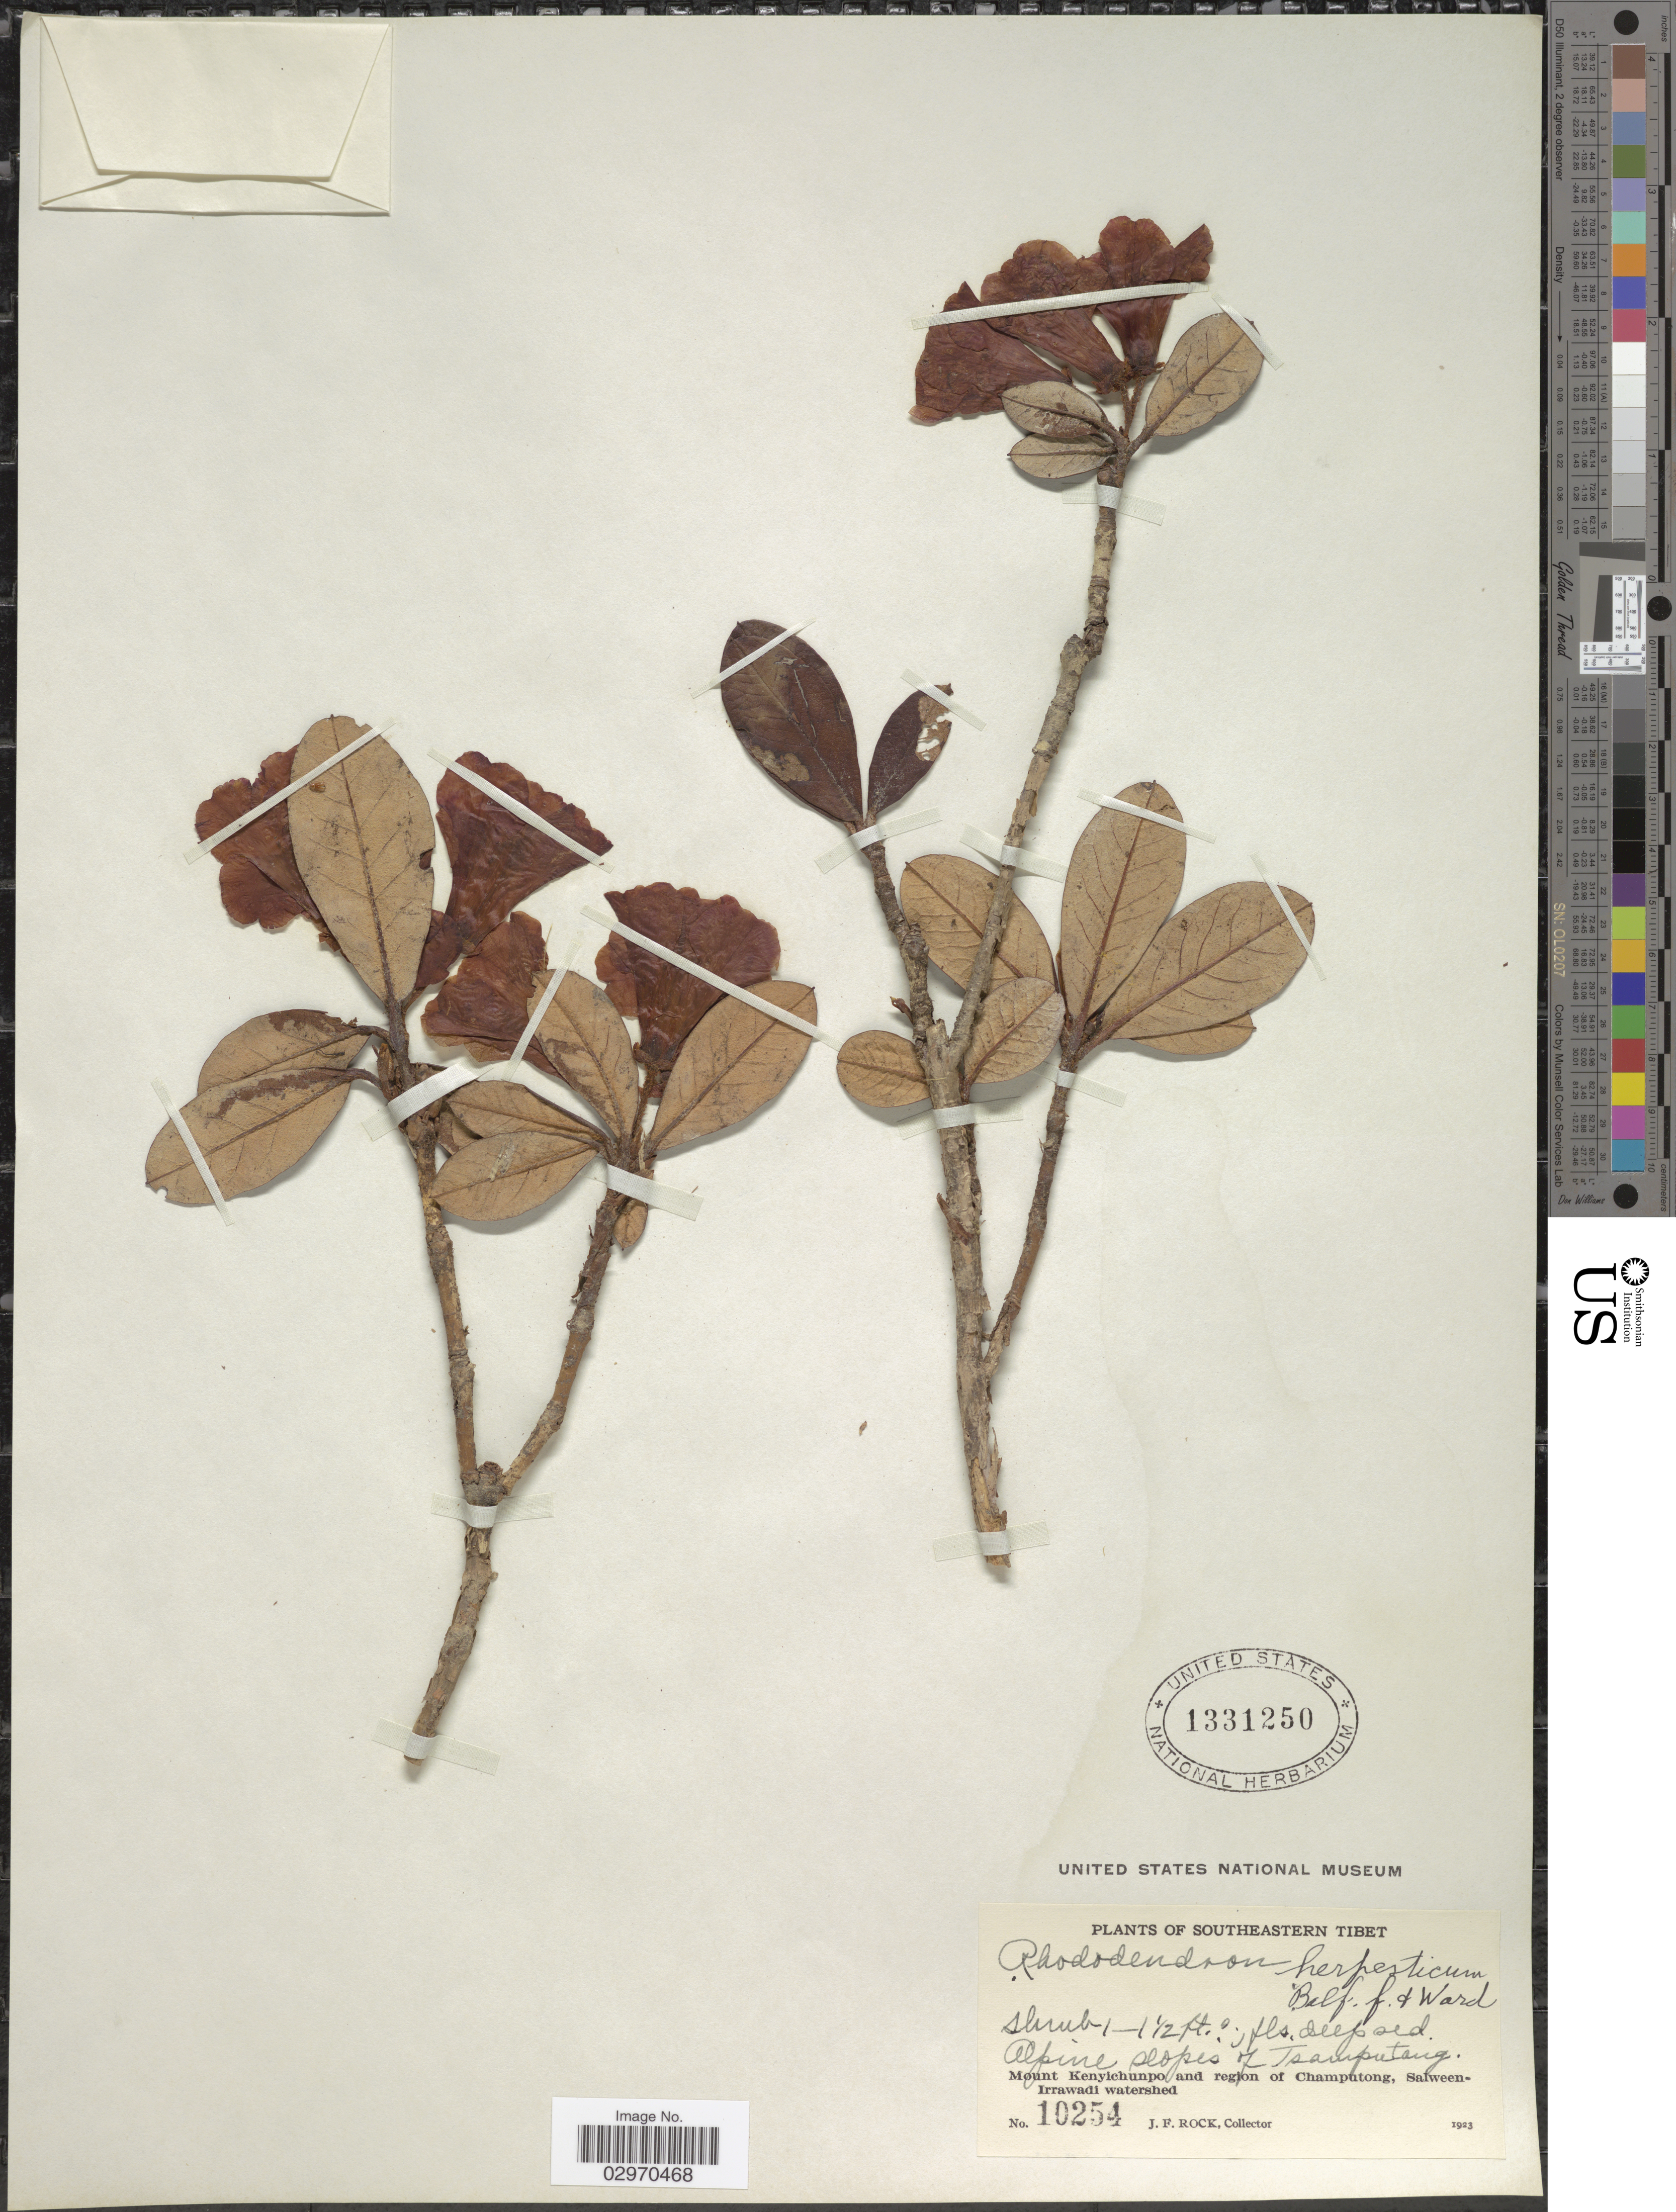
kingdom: Plantae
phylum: Tracheophyta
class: Magnoliopsida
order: Ericales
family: Ericaceae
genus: Rhododendron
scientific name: Rhododendron dichroanthum subsp. herpesticum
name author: (Balf. f. & Kingdon-Ward) Cowan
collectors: J. Rock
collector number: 10254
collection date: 1923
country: China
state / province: Xizang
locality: Southeastern Tibet. Alpine slopes of Tsamputang. Mount Kenyichunpo and region of Champutong, Salween-Irrawadi watershed.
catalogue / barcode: US 1331250